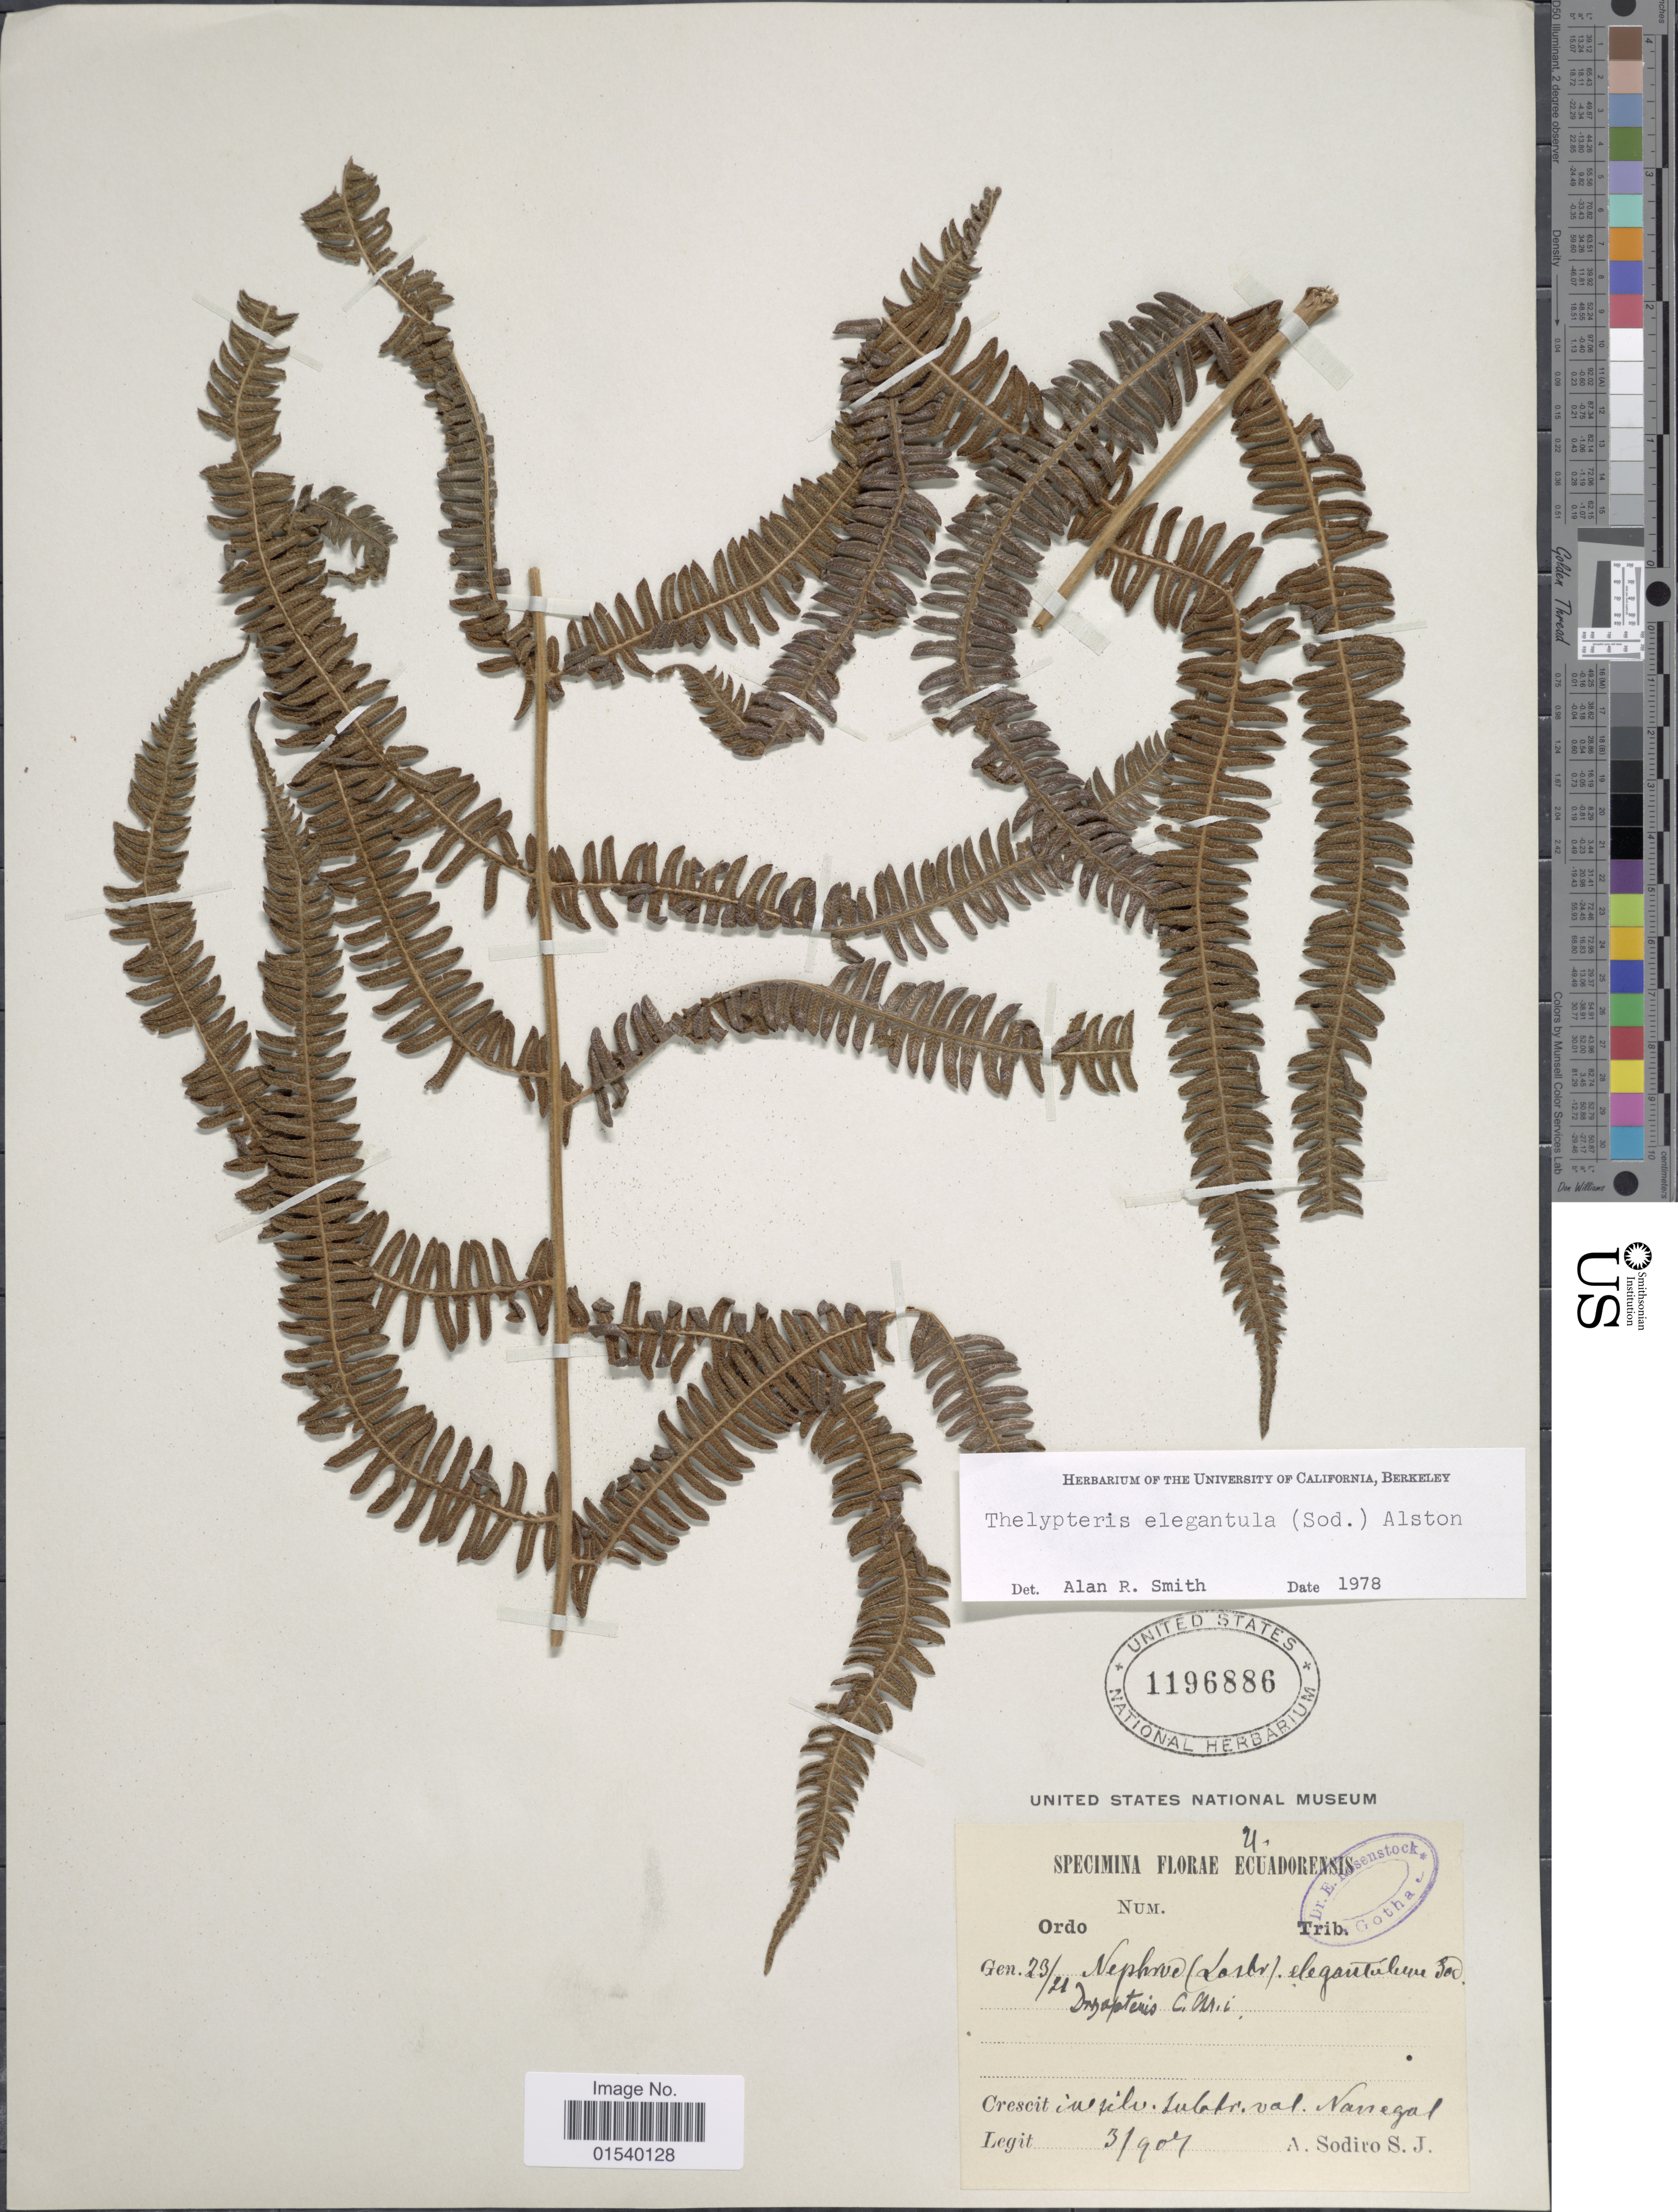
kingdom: Plantae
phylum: Tracheophyta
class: Polypodiopsida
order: Polypodiales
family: Thelypteridaceae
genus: Amauropelta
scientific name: Amauropelta elegantula (Sodiro) comb. nov., ined. 2015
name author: (Sodiro)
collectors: A. Sodiro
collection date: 1907-03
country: Ecuador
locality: In silv. subtr. val Nanegal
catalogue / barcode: US 1196886